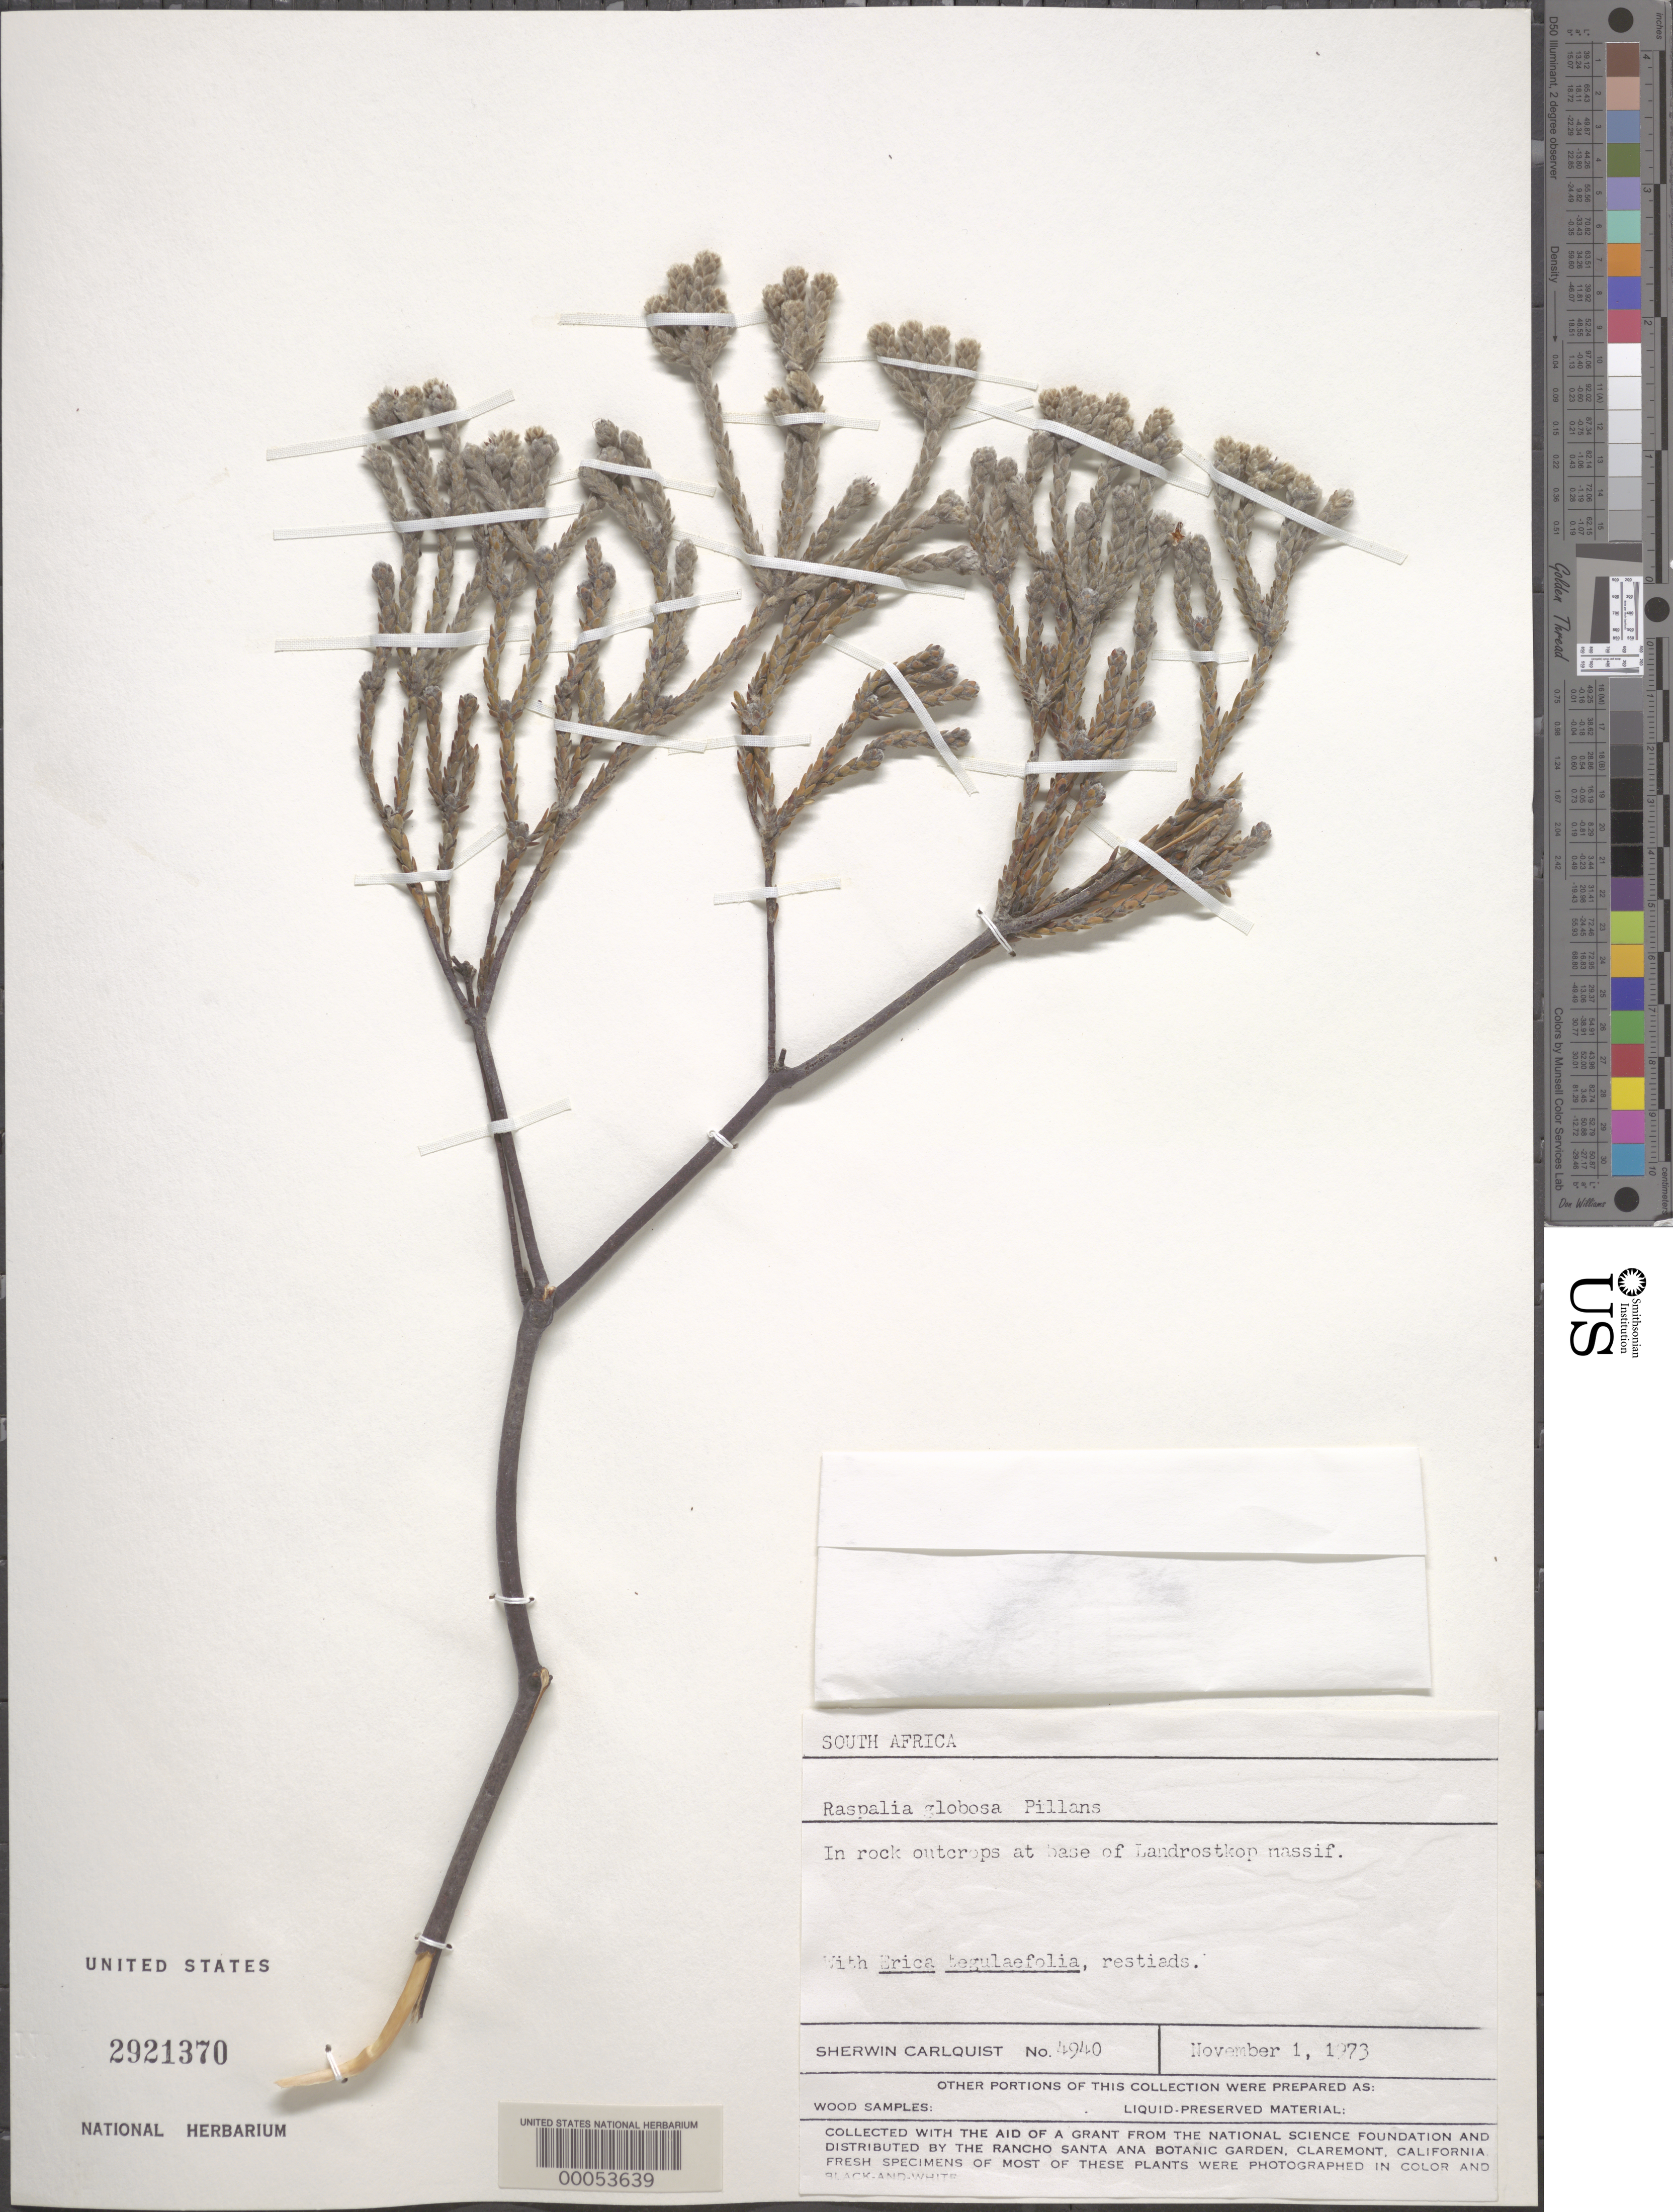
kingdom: Plantae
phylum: Tracheophyta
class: Magnoliopsida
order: Bruniales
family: Bruniaceae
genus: Brunia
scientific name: Brunia squalida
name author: Sond.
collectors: S. Carlquist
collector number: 4940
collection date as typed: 01 Nov 1973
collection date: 1973-11-01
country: South Africa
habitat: In rock outcrops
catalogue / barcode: US 2921370